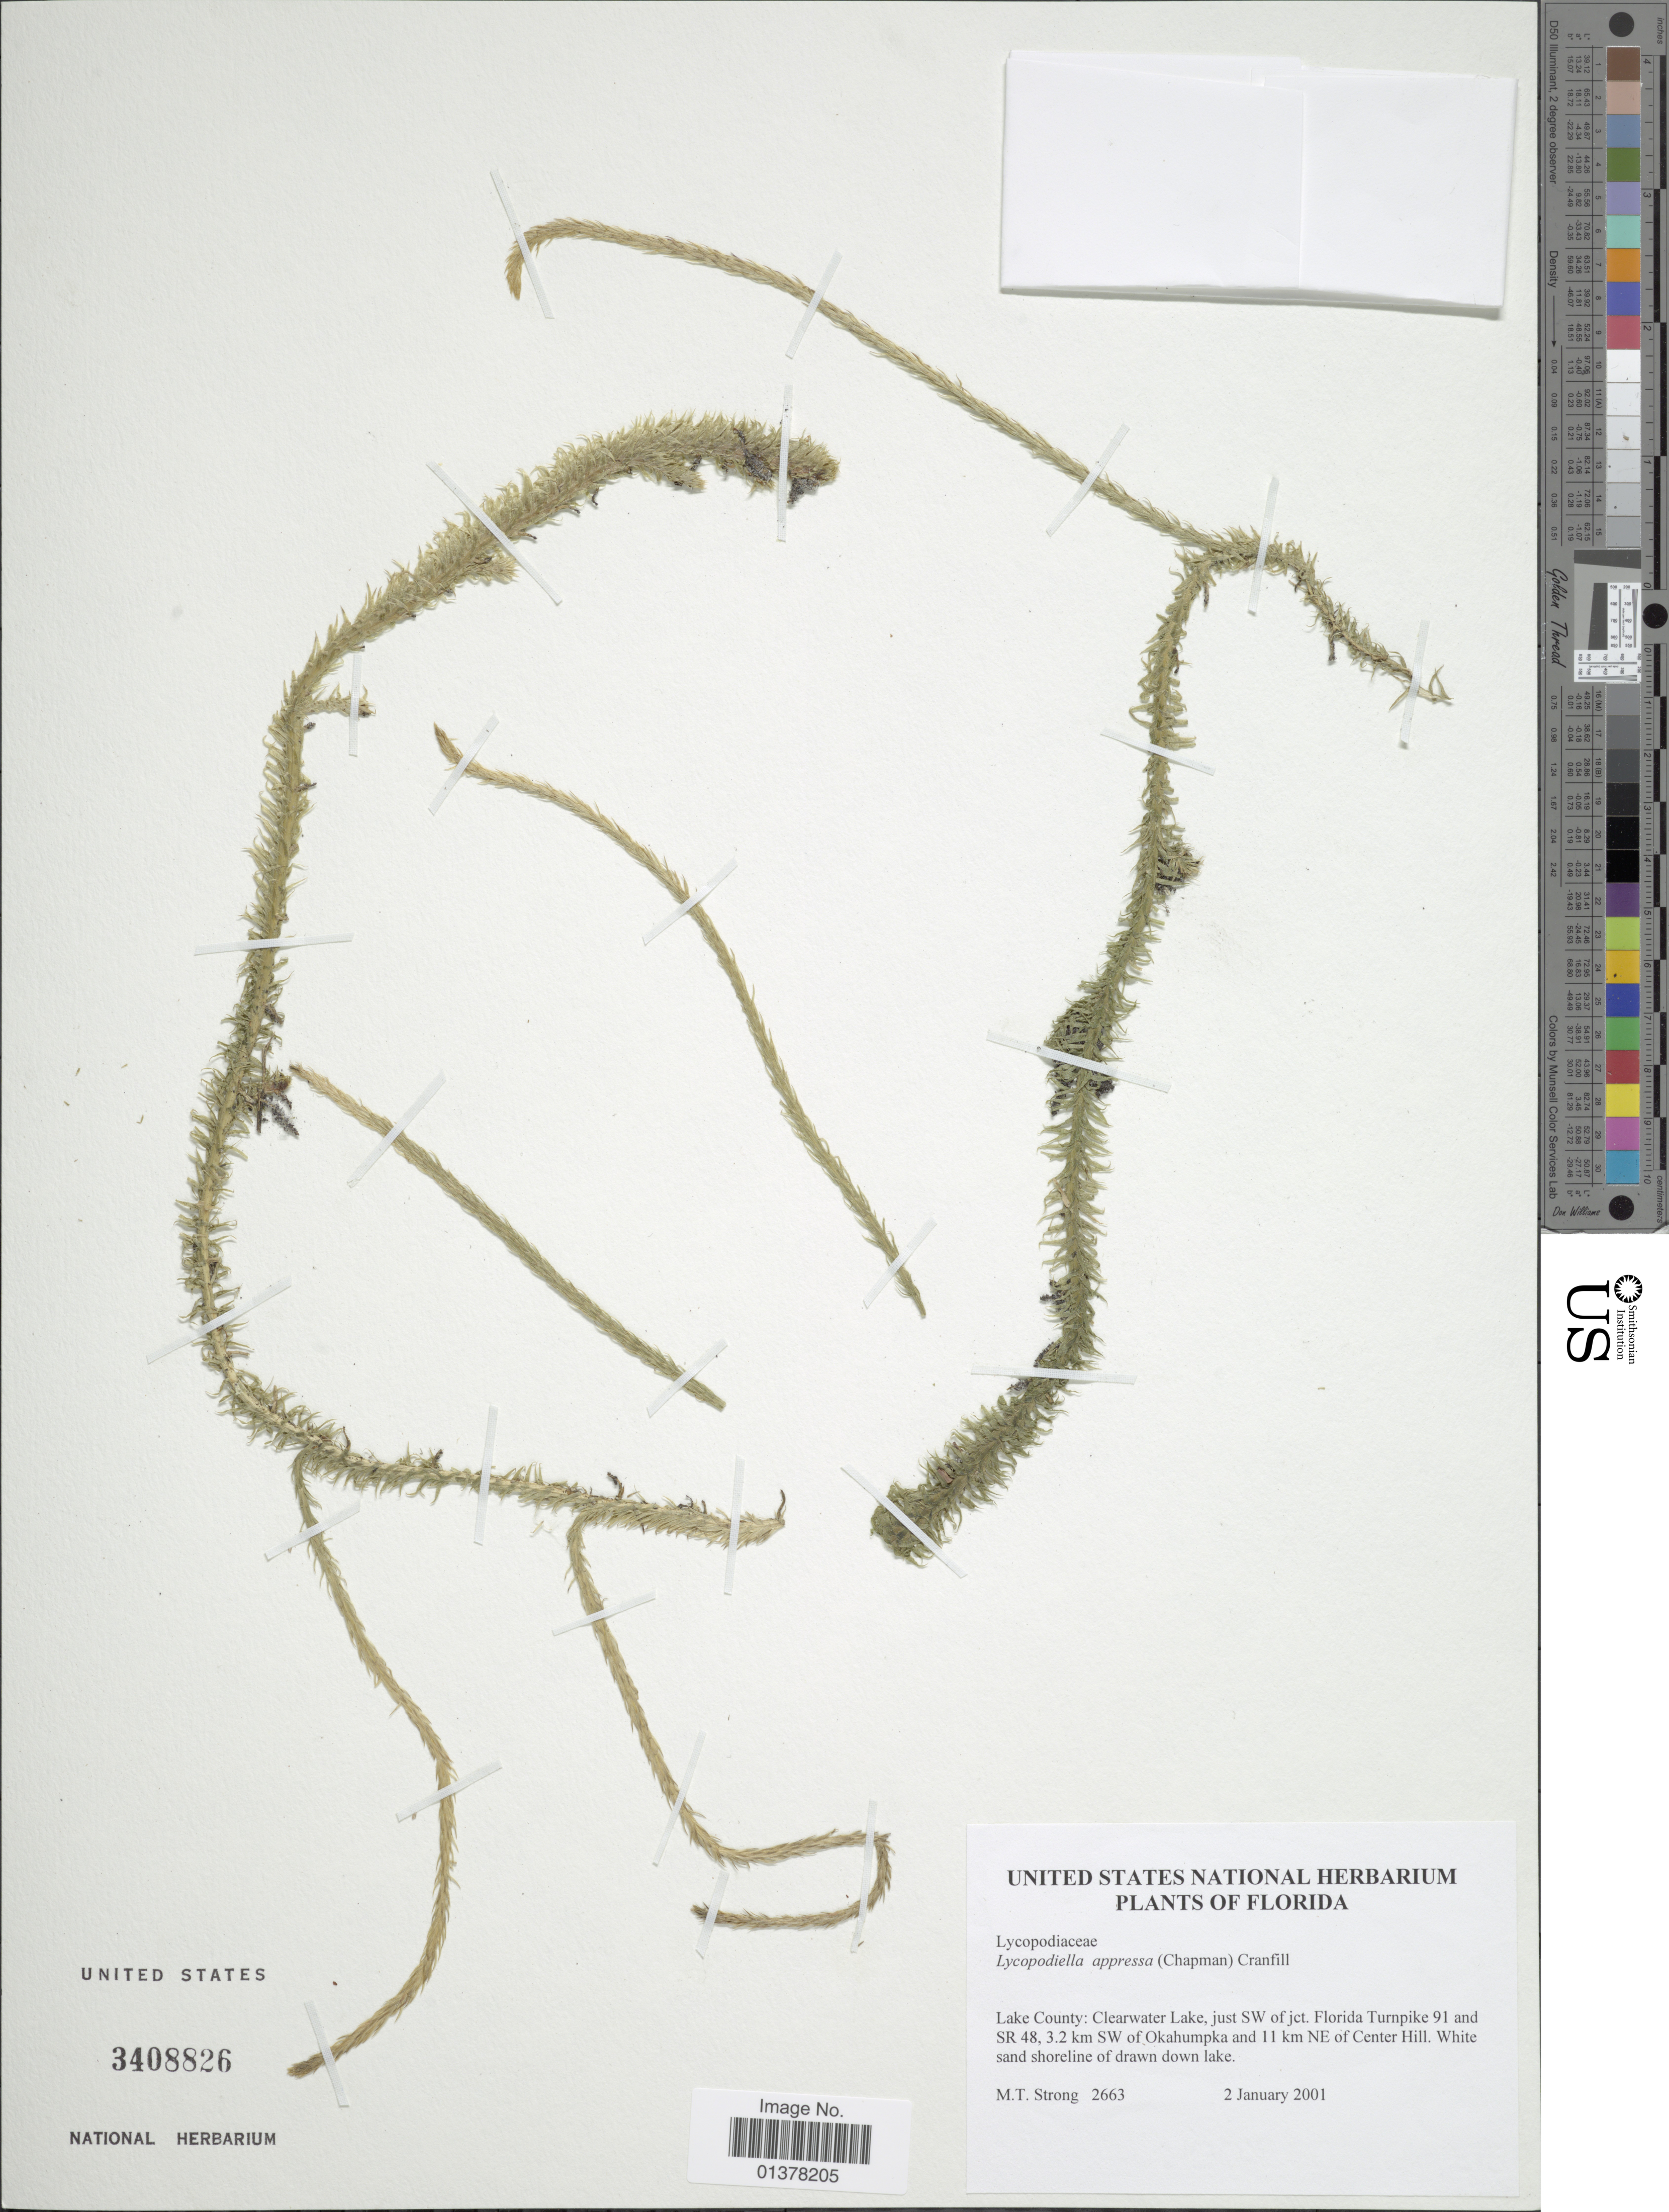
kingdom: Plantae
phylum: Tracheophyta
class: Lycopodiopsida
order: Lycopodiales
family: Lycopodiaceae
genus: Lycopodiella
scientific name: Lycopodiella appressa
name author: (Chapm.) Cranfill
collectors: M. T. Strong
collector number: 2663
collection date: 2001-01-02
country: United States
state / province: Florida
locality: Lake County: Clearwater Lake, just SW of jct, Florida Turnpike 91 and SR 48, 3.2 km SW of Okahumpka and 11km NE of Center Hill, white sand shoreline of drawn down lake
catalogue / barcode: US 3408826